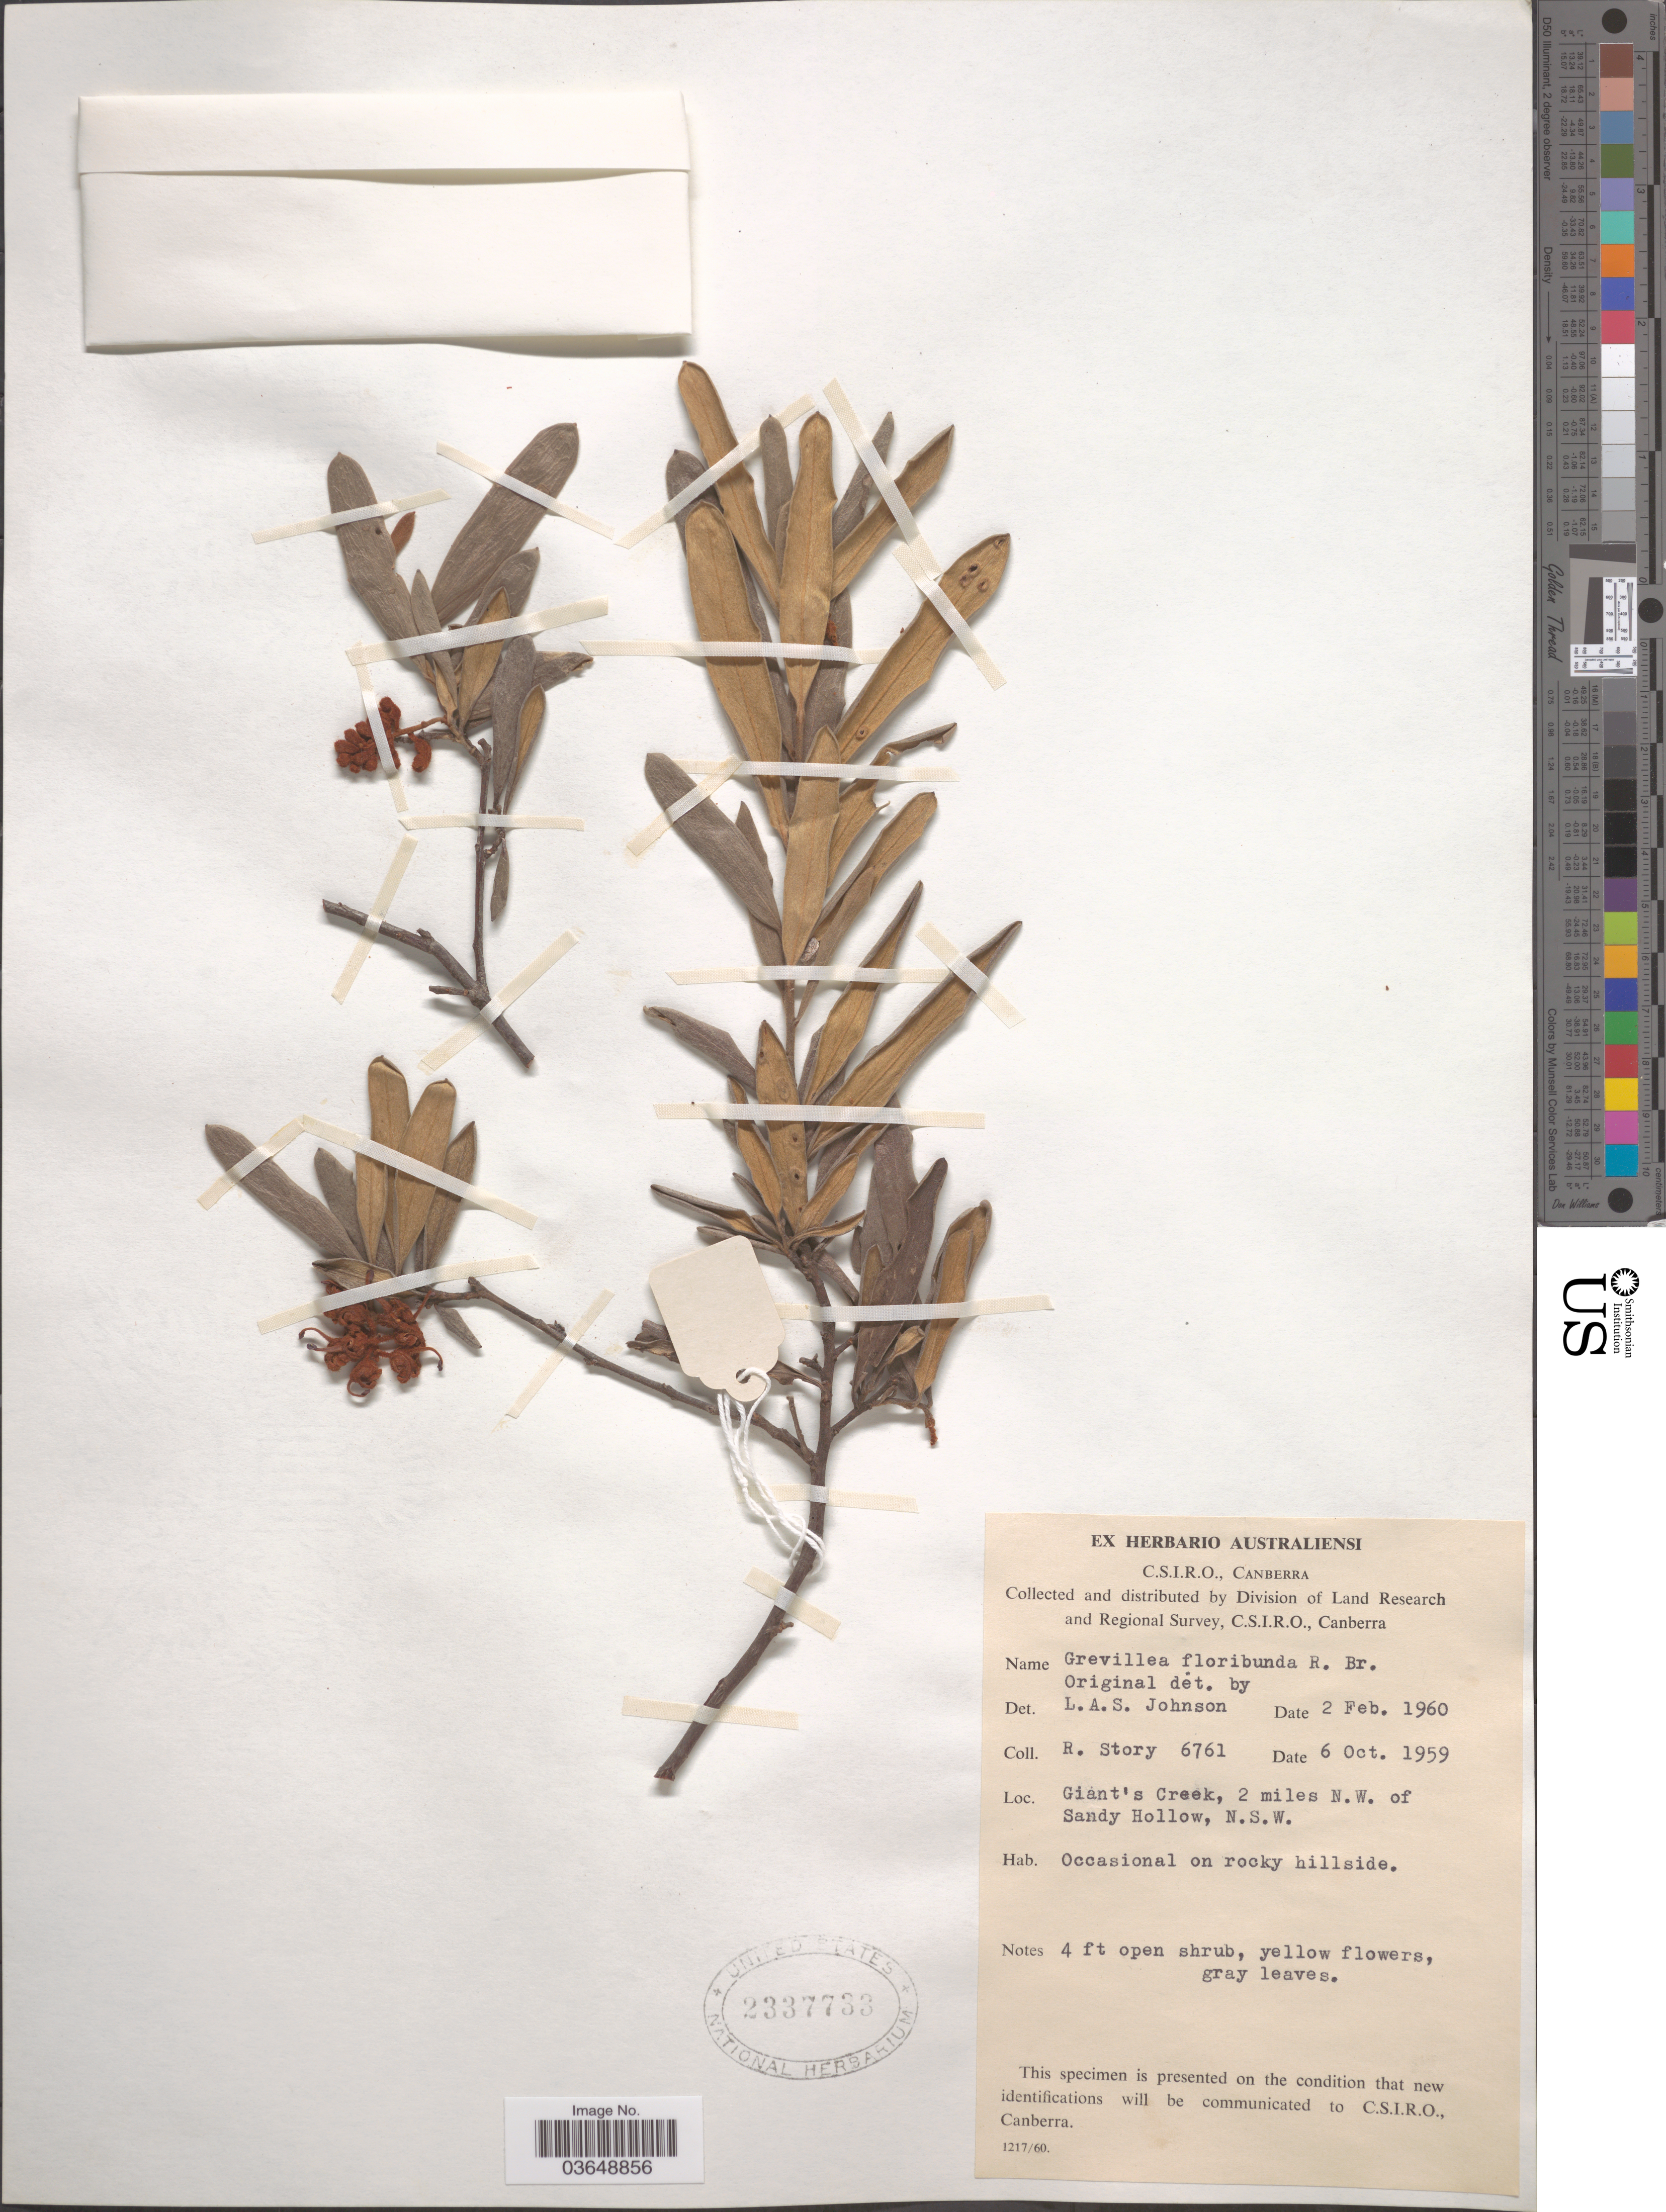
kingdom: Plantae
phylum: Tracheophyta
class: Magnoliopsida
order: Proteales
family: Proteaceae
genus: Grevillea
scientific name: Grevillea floribunda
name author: R. Br.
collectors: R. Story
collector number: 6761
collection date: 1959-10-06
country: Australia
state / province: New South Wales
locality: Giant's Creek, 2 miles N.W. of Sandy Hollow.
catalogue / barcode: US 2337733